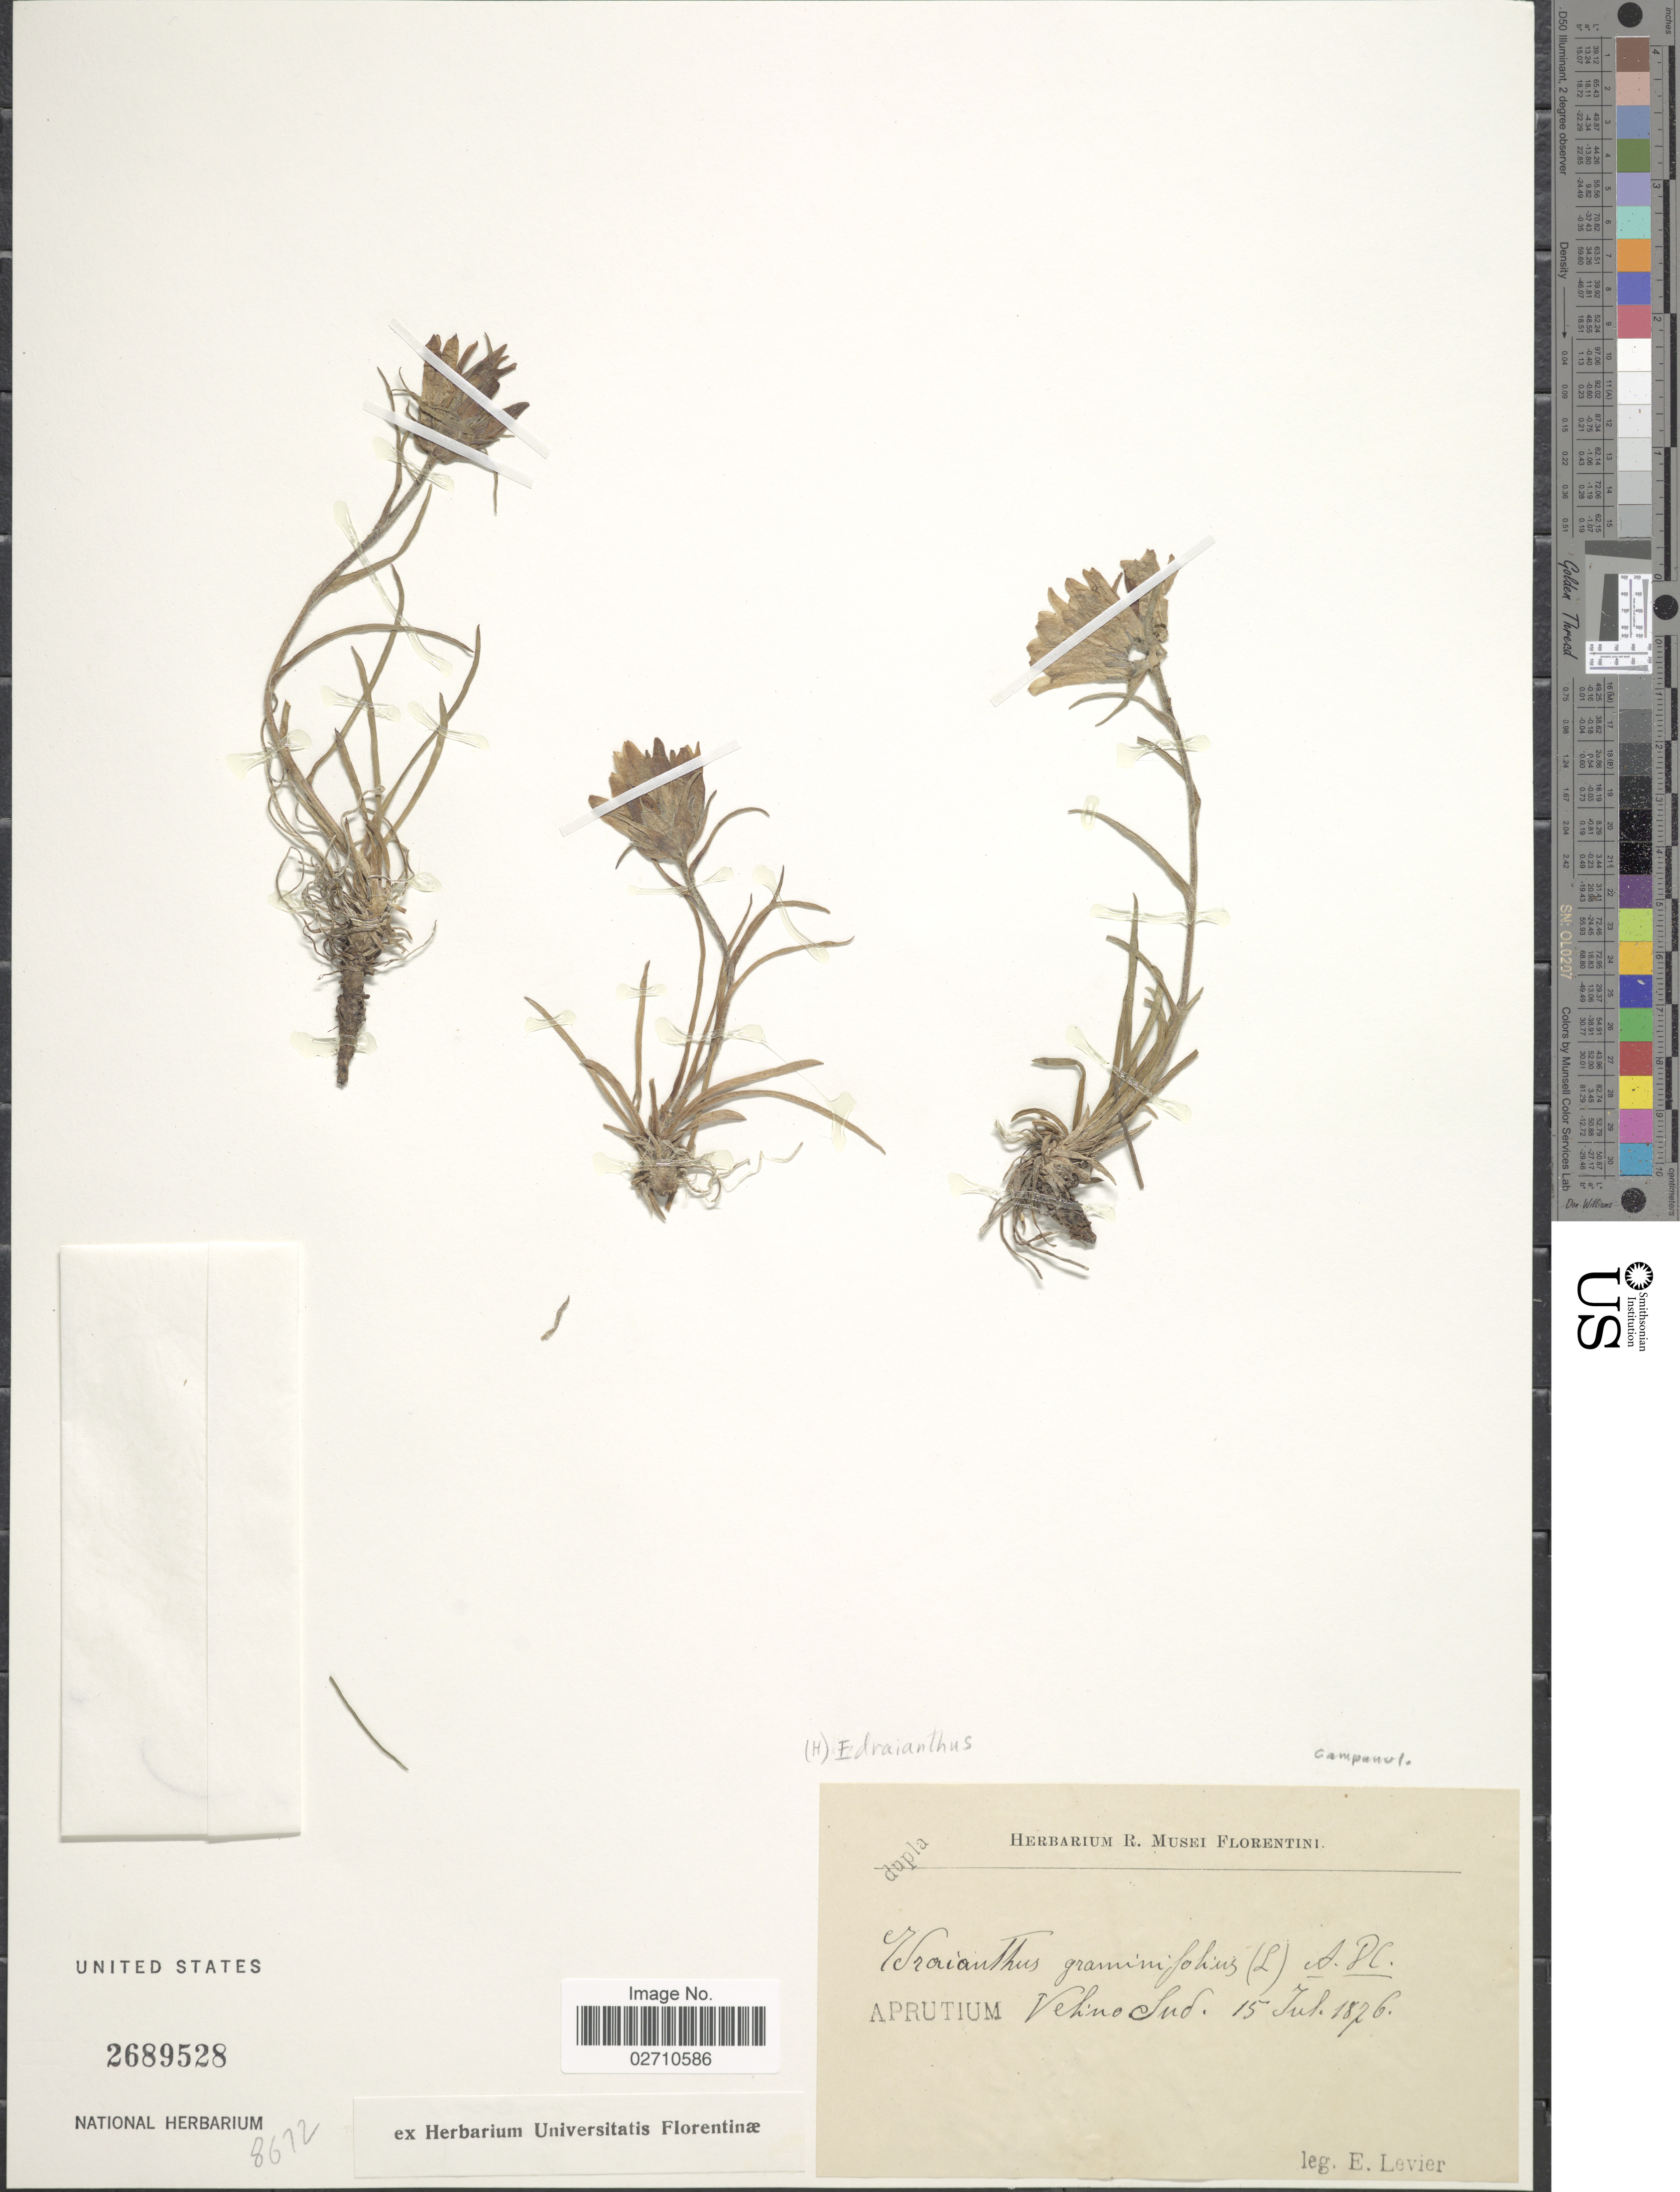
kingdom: Plantae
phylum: Tracheophyta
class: Magnoliopsida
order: Asterales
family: Campanulaceae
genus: Edraianthus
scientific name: Edraianthus graminifolius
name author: (L.) A. DC.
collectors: É. Levier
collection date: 1876-07-15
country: Italy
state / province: Abruzzo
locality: Aprutium, Velino Sud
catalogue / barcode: US 2689528